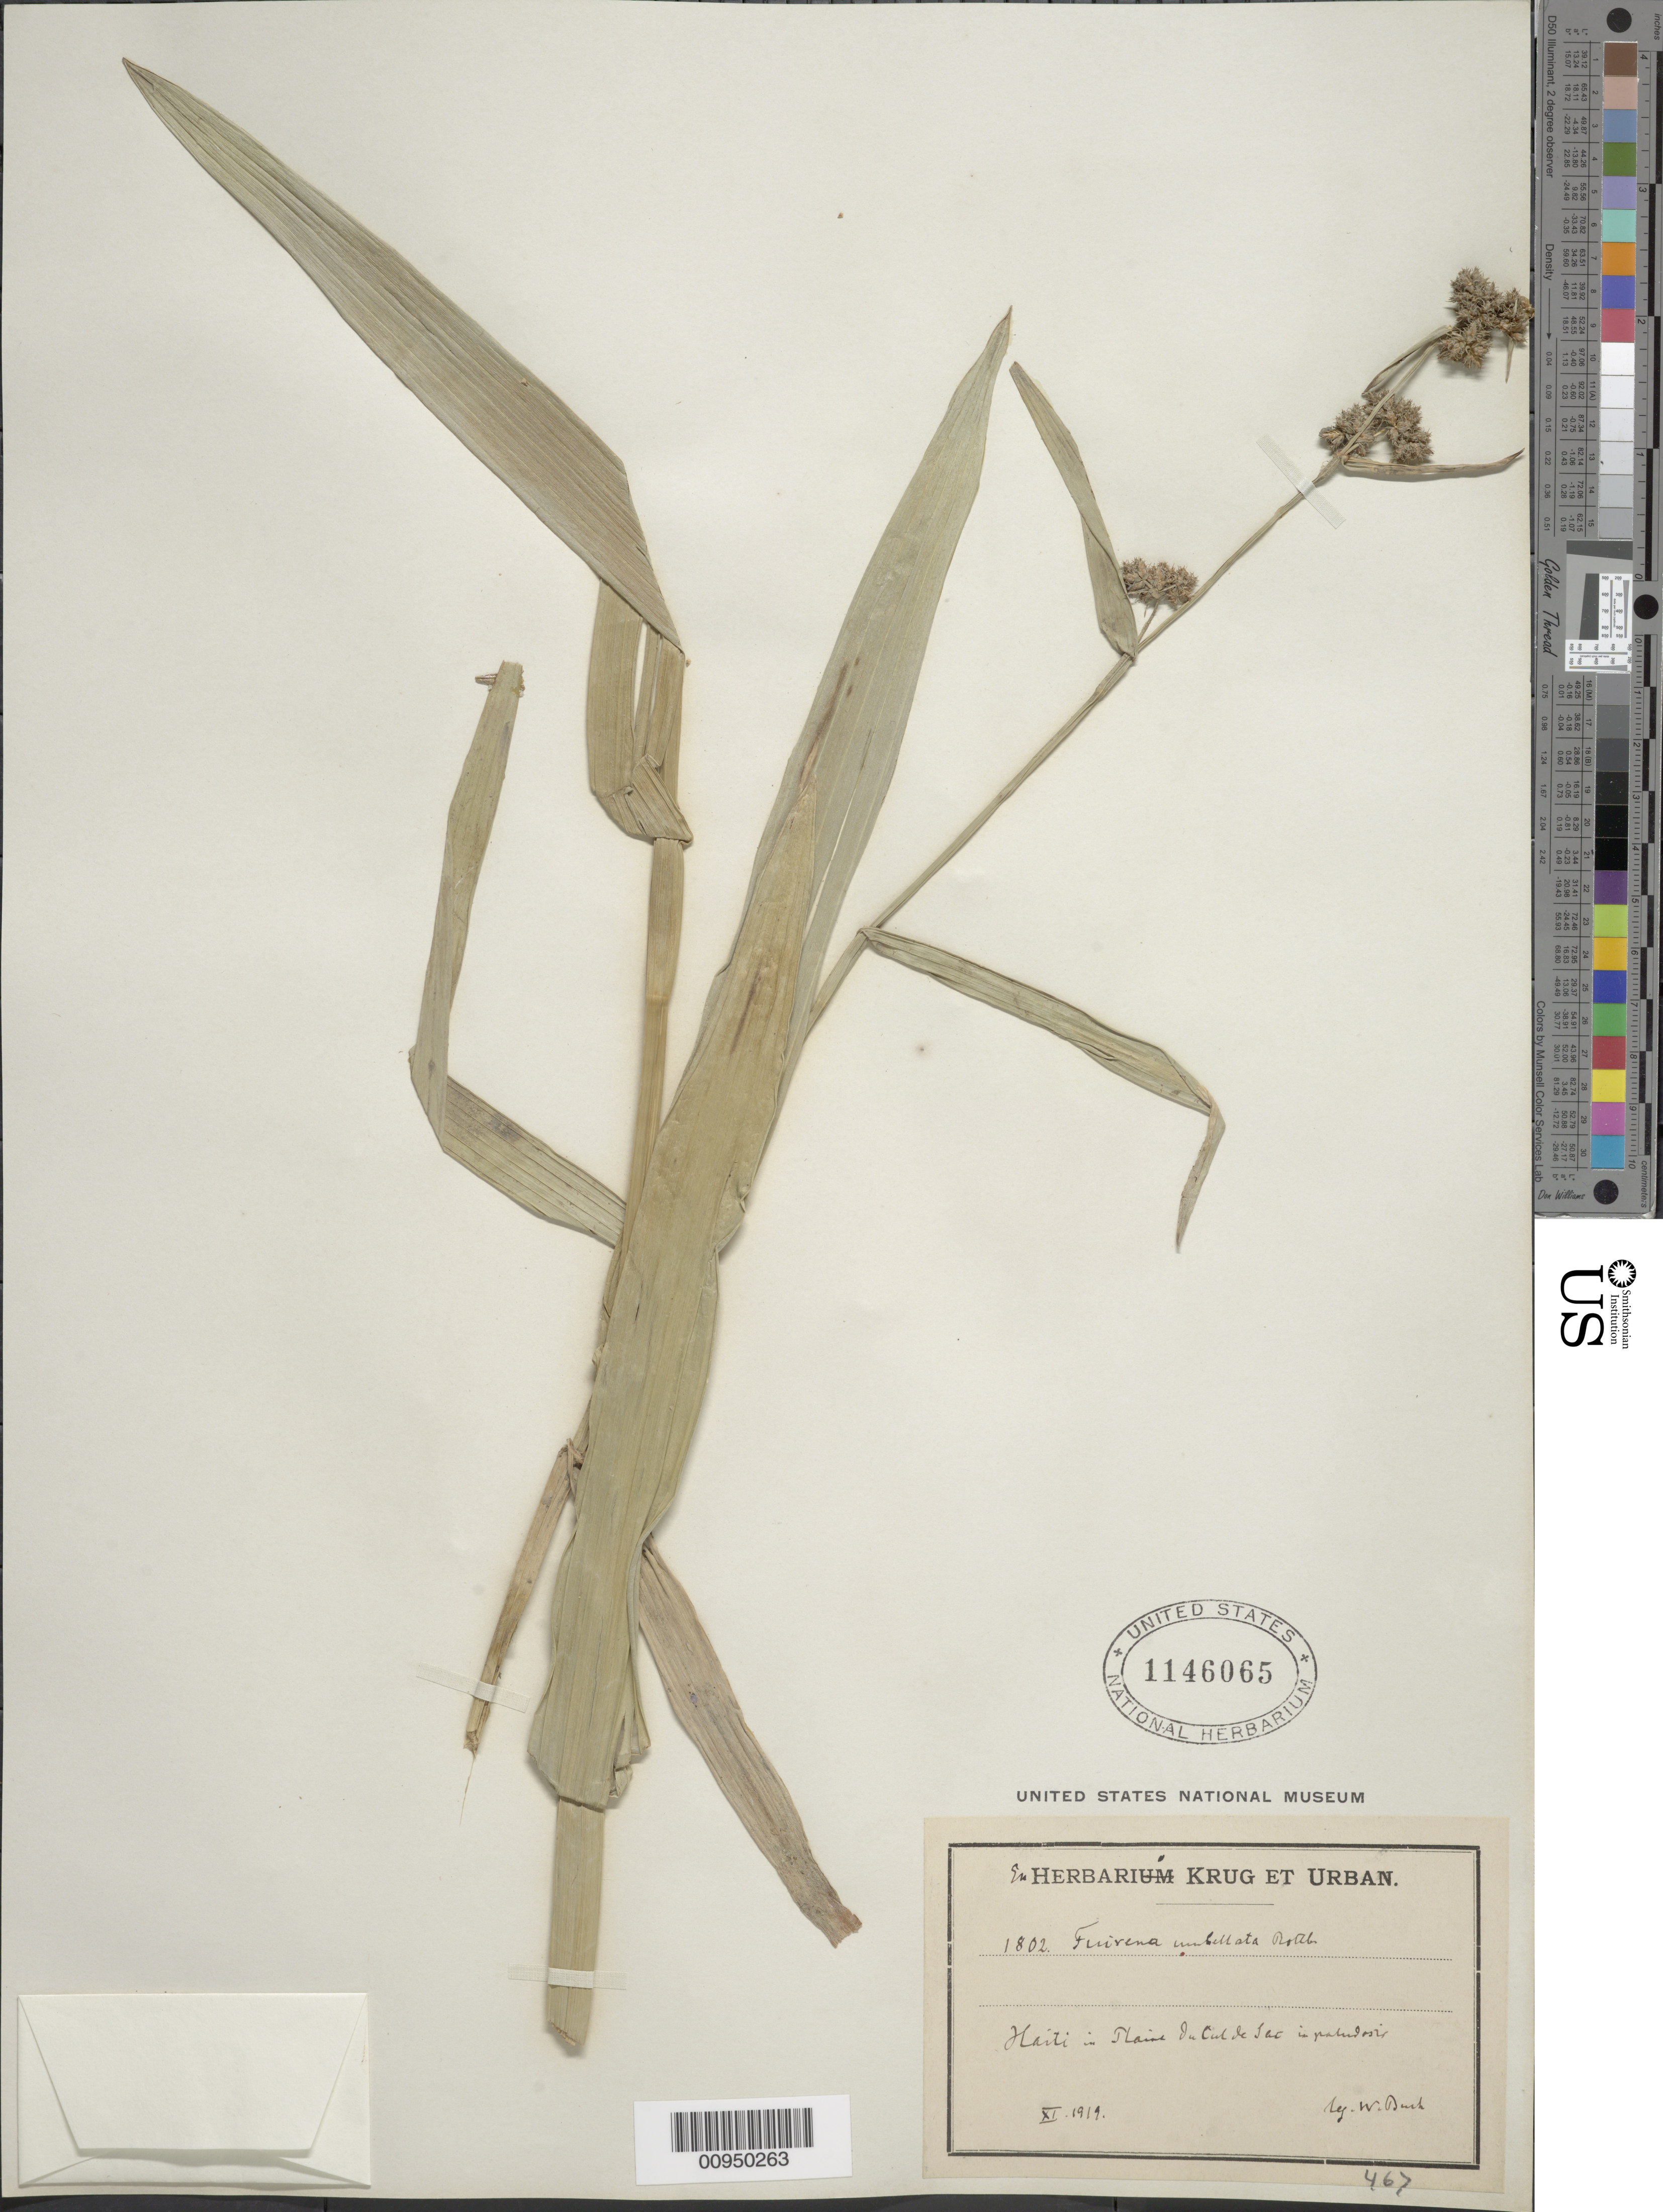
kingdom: Plantae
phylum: Tracheophyta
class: Liliopsida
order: Poales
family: Cyperaceae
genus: Fuirena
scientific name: Fuirena umbellata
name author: Rottb.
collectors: W. Bush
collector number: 1802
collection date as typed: Nov 1919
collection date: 1919-11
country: Haiti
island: Hispaniola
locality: Plain du Cul de Sac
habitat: "paludosis"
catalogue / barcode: US 1146065